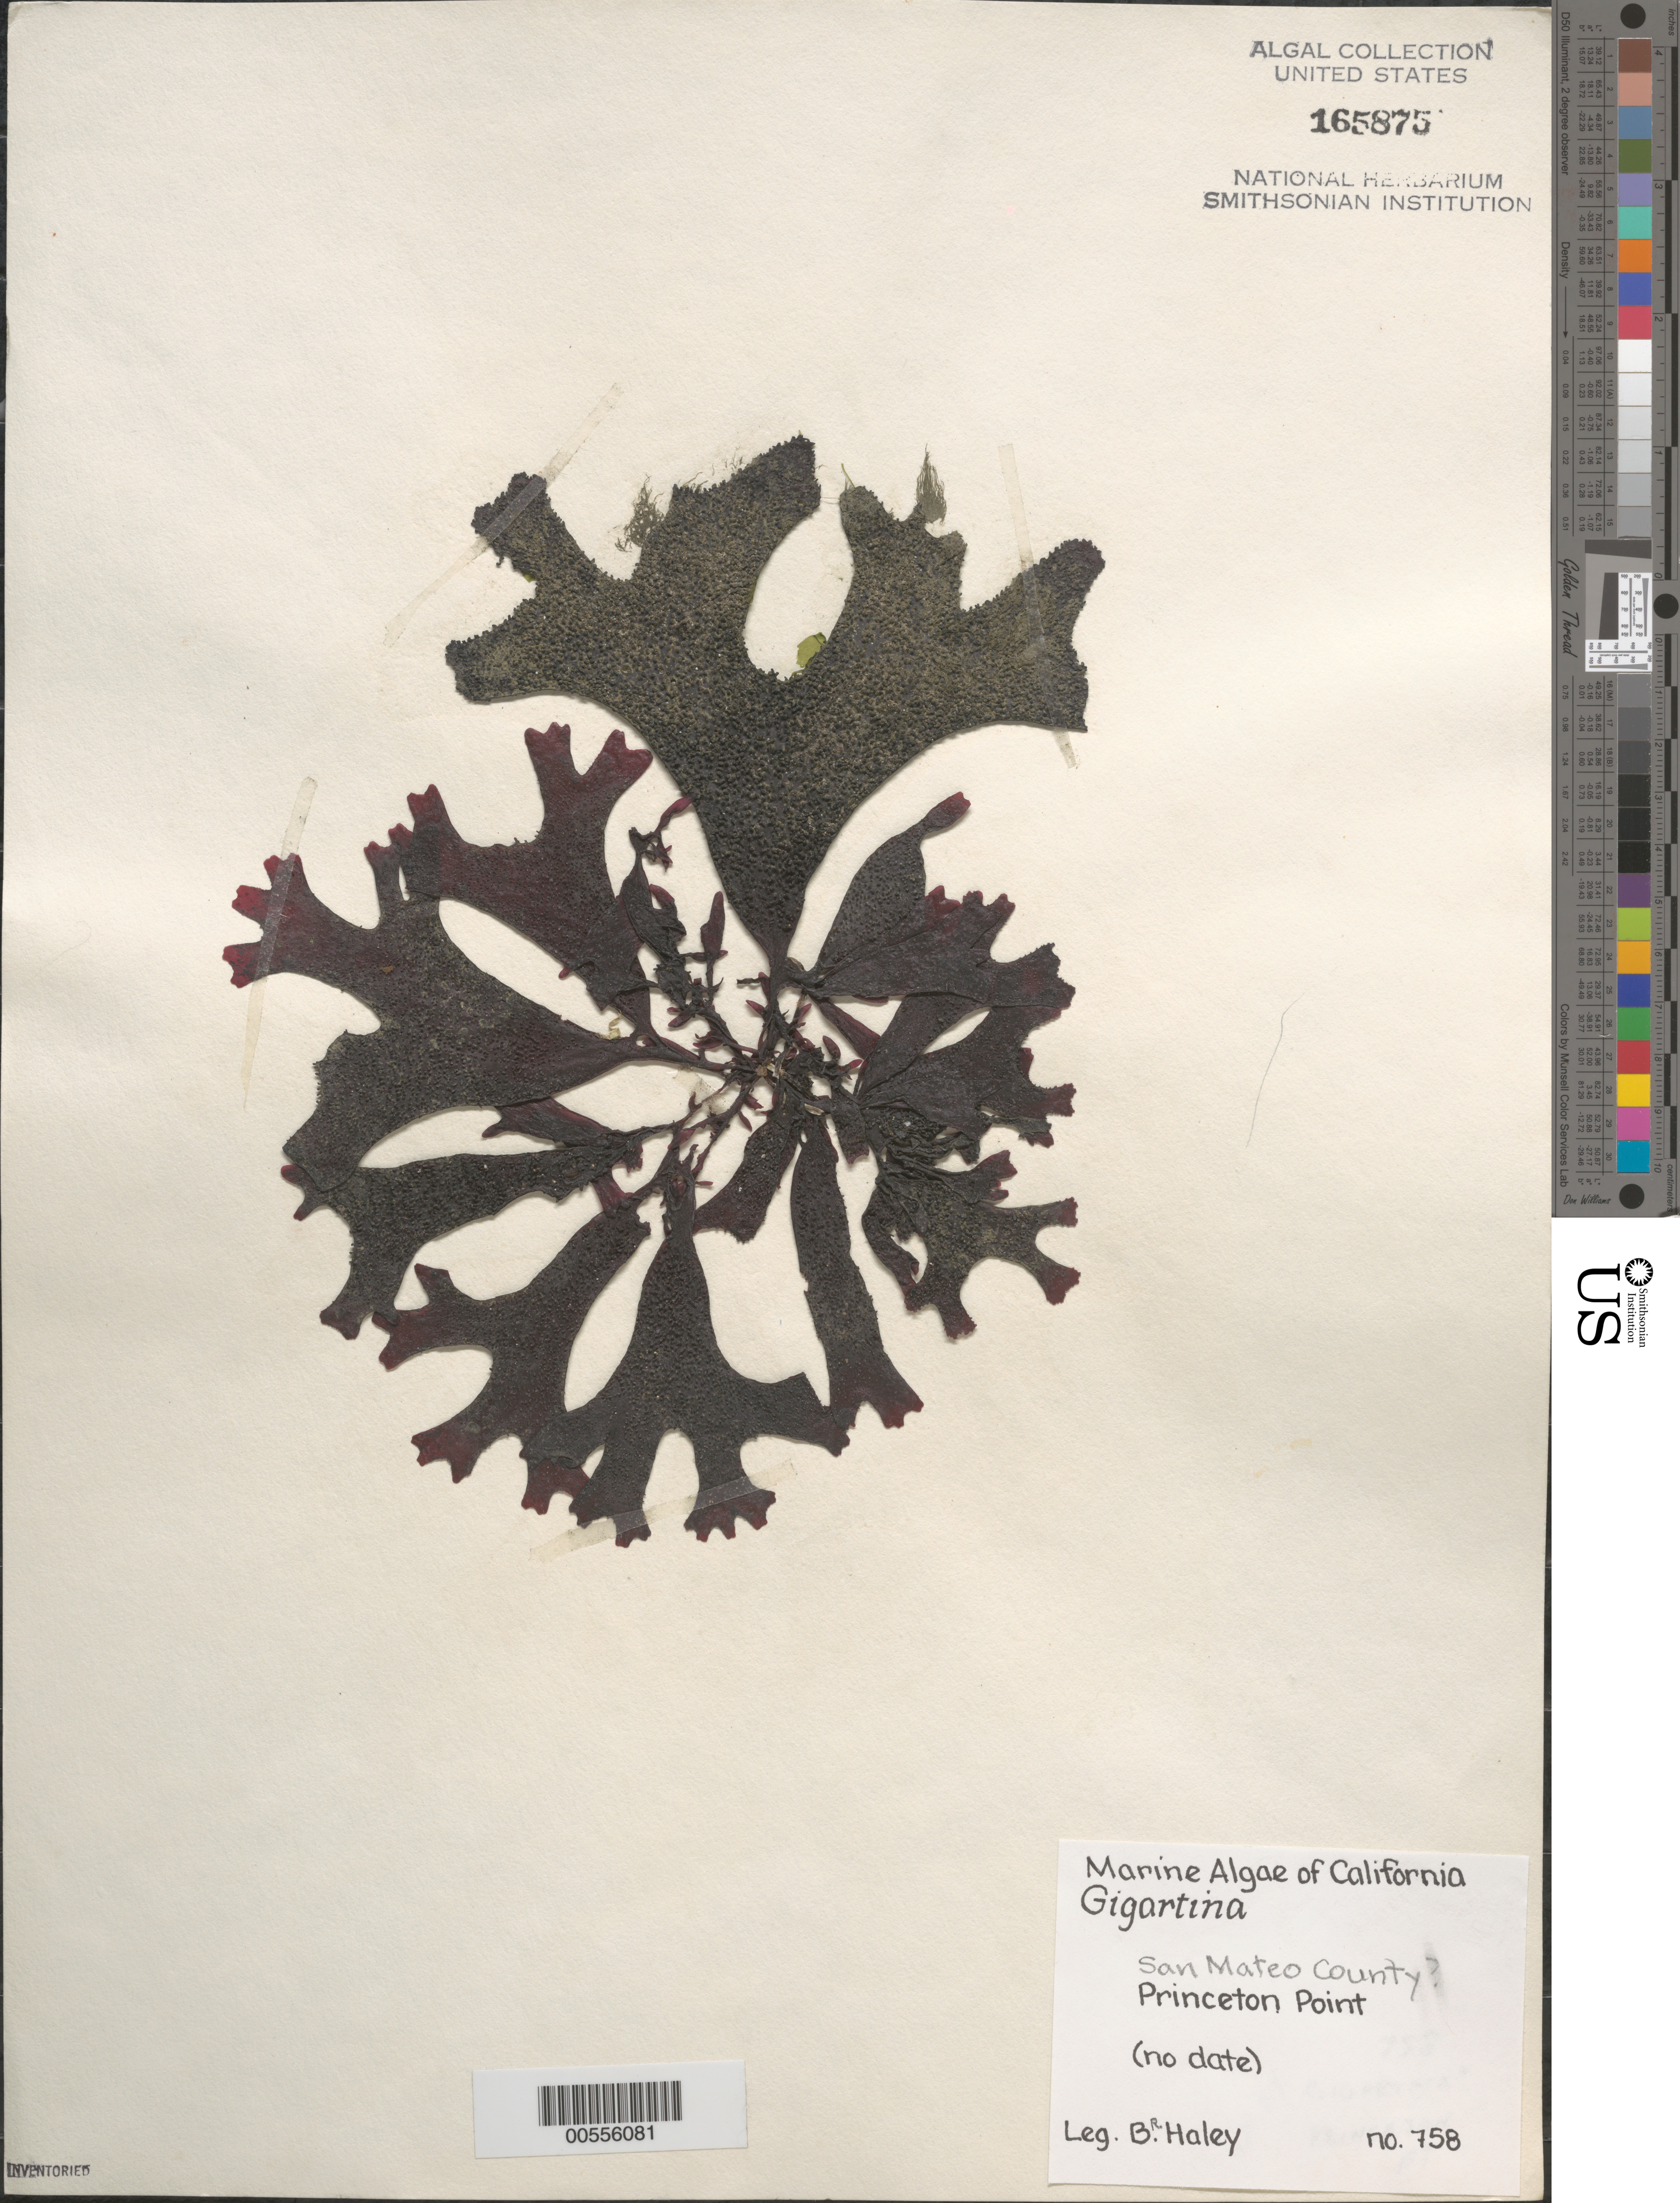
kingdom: Plantae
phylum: Rhodophyta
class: Florideophyceae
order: Gigartinales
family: Gigartinaceae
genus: Gigartina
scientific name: Gigartina sp.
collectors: B. Haley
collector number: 758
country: United States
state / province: California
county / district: San Mateo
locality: Princeton Point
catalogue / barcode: US 165875